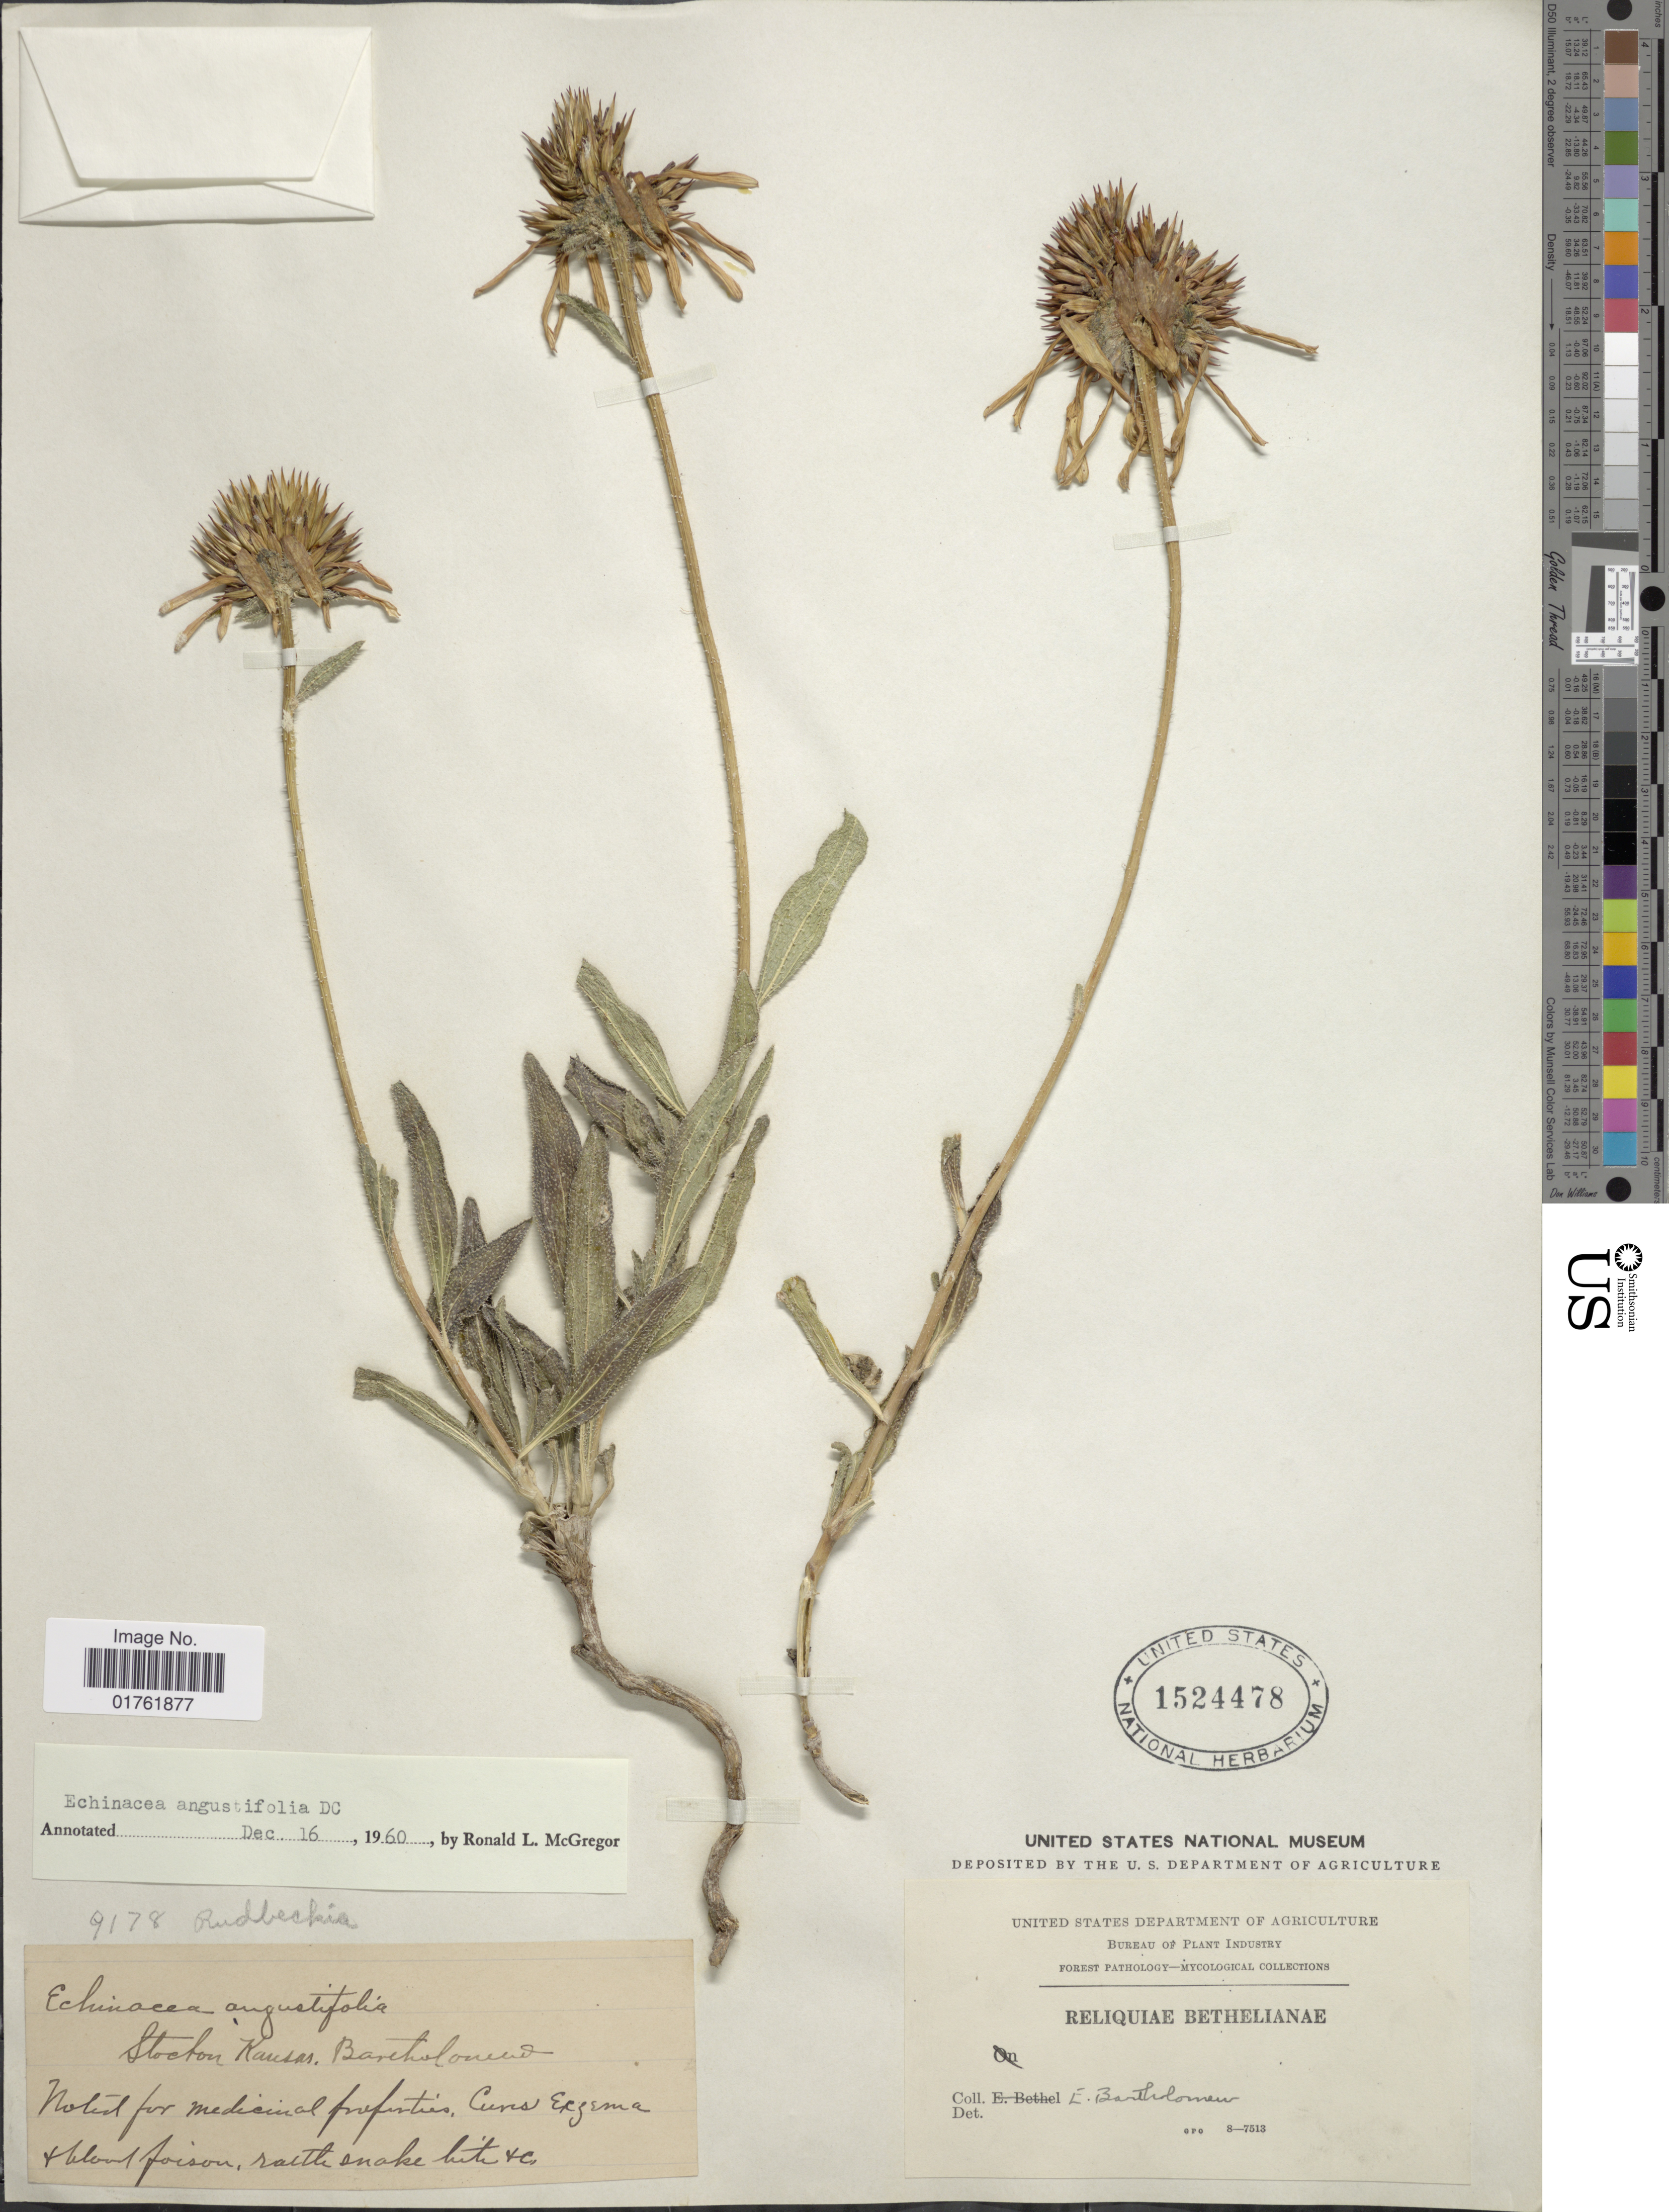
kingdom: Plantae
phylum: Tracheophyta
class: Magnoliopsida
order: Asterales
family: Asteraceae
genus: Echinacea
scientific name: Echinacea angustifolia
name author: DC.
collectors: E. Bartholomew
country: United States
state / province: Kansas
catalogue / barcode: US 1524478